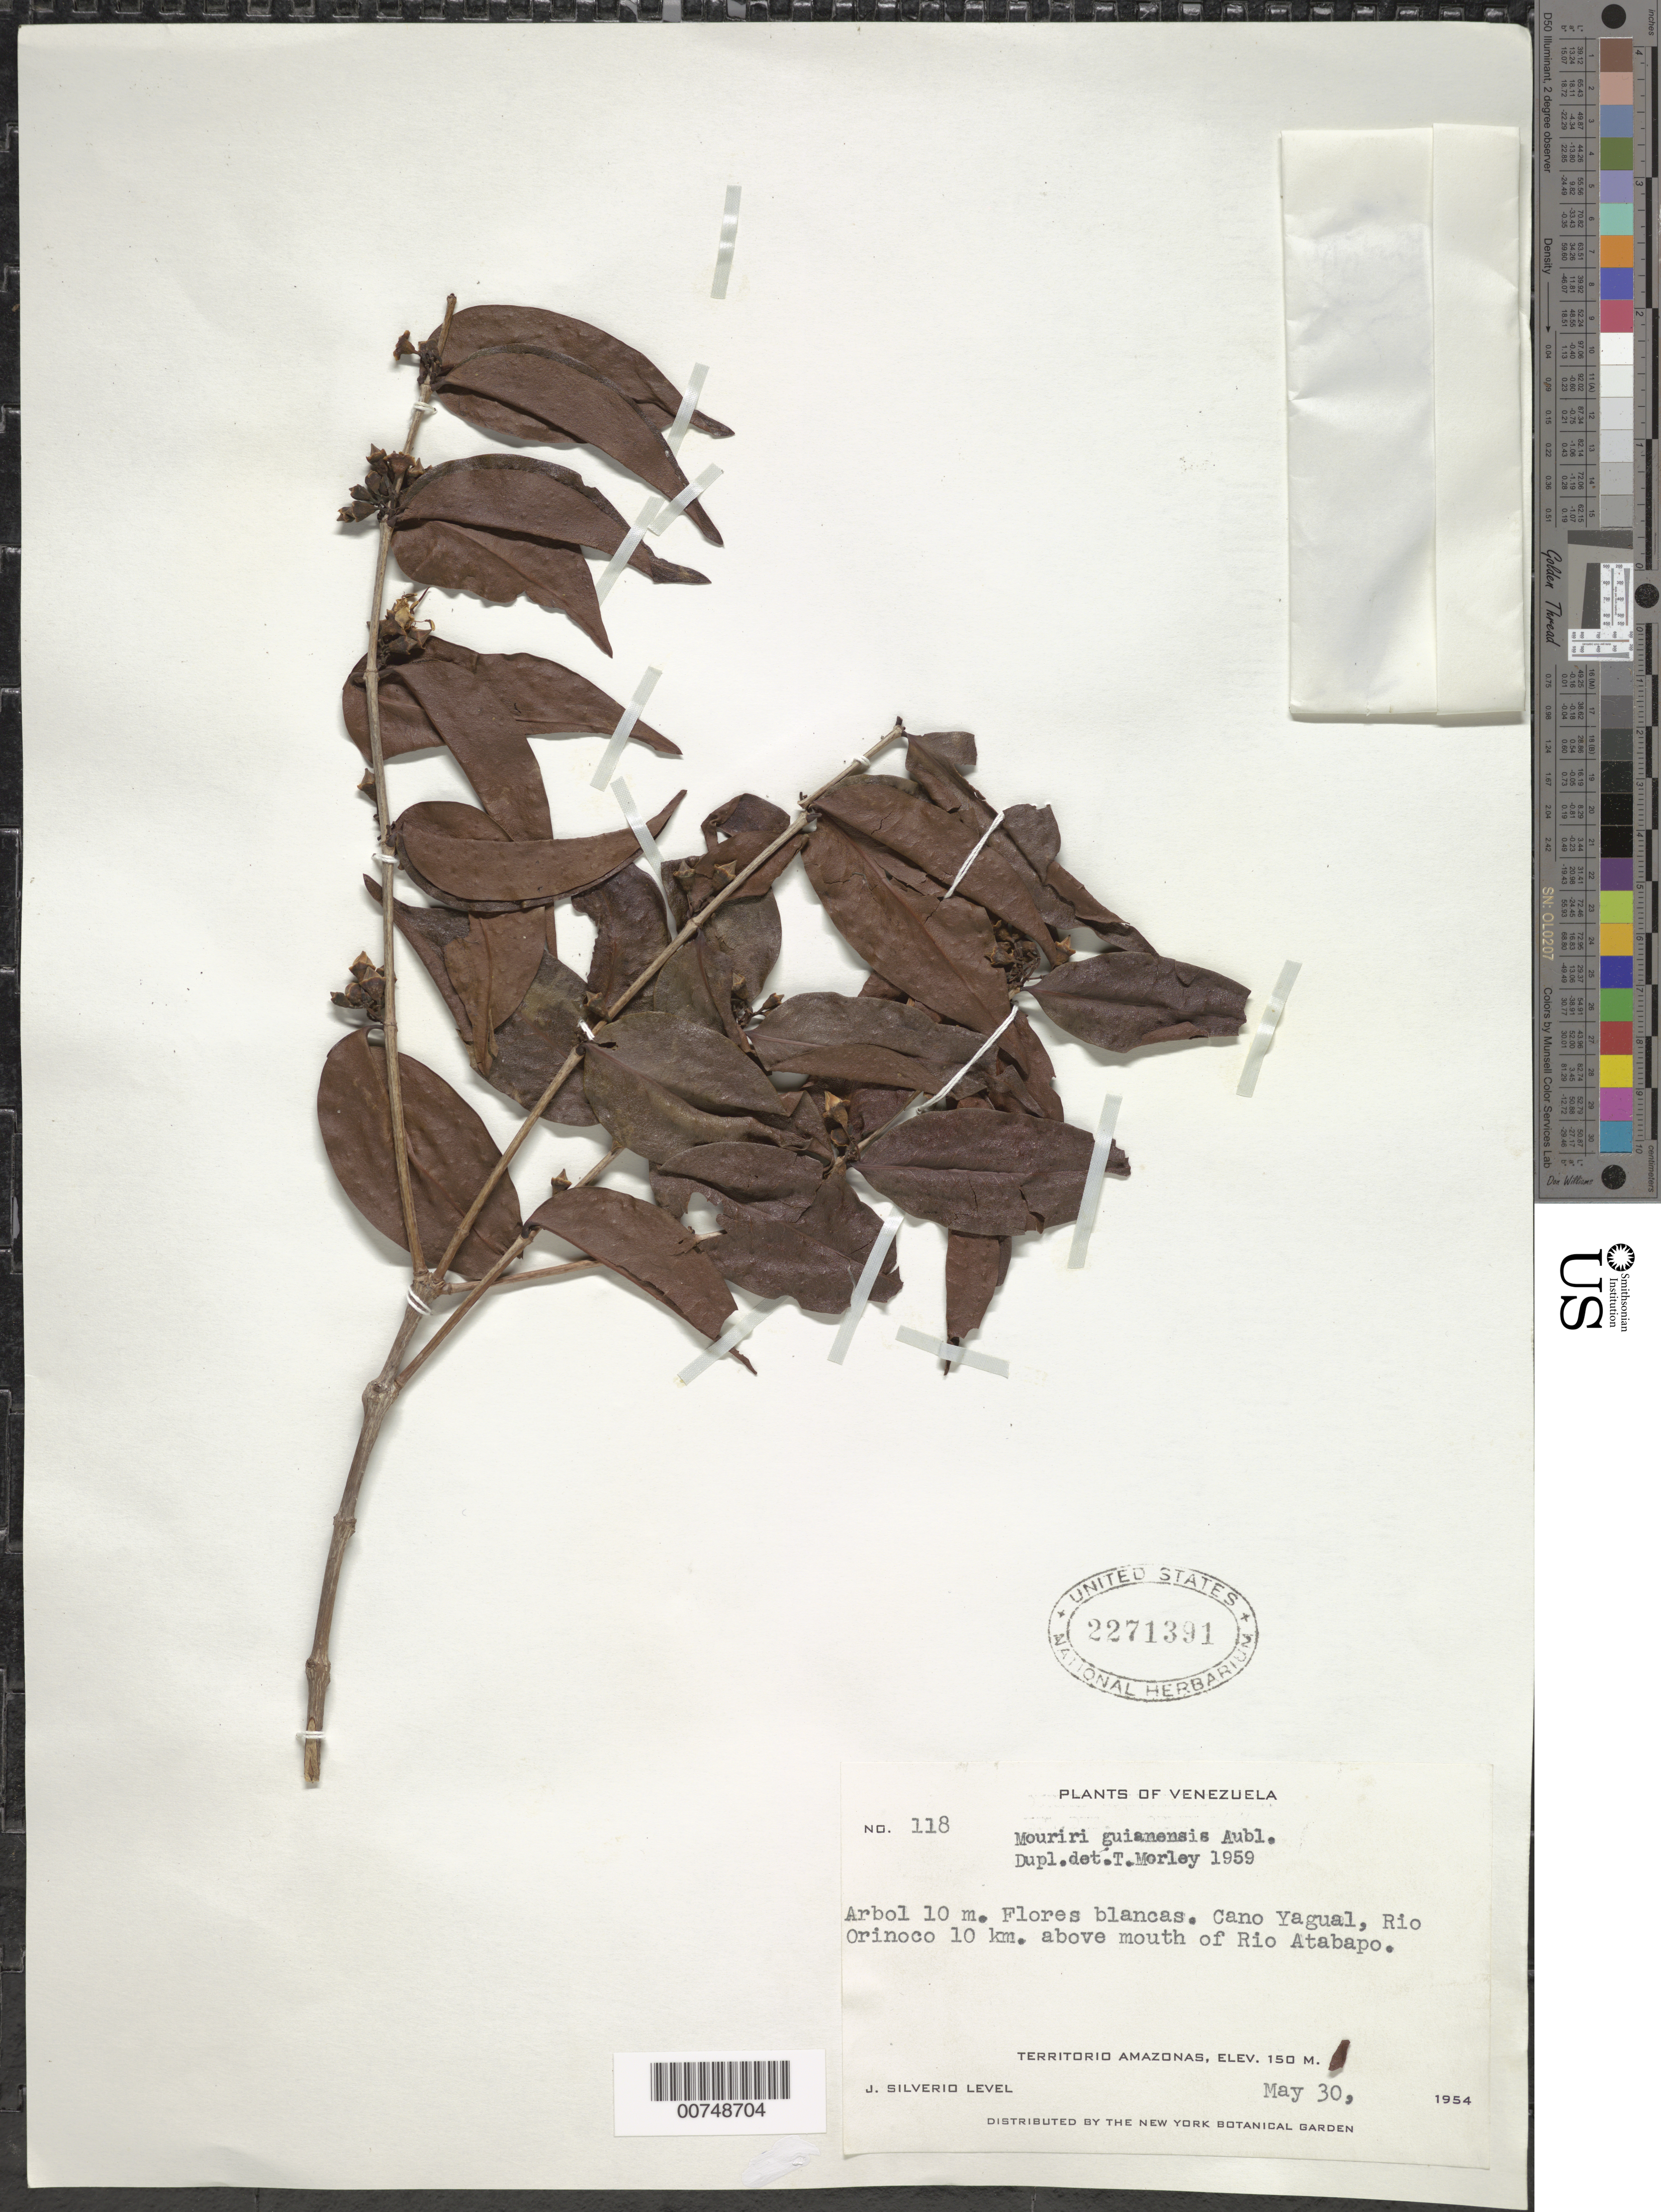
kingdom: Plantae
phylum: Tracheophyta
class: Magnoliopsida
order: Myrtales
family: Melastomataceae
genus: Mouriri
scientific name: Mouriri guianensis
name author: Aubl.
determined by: Morley, T.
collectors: J. Silverio L.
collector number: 118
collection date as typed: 30-May-54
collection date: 1954-05-30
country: Venezuela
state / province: Amazonas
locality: Caño Yagual, Río Orinoco, 10 km above mouth of Río Orinoco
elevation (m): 150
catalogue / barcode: US 2271391